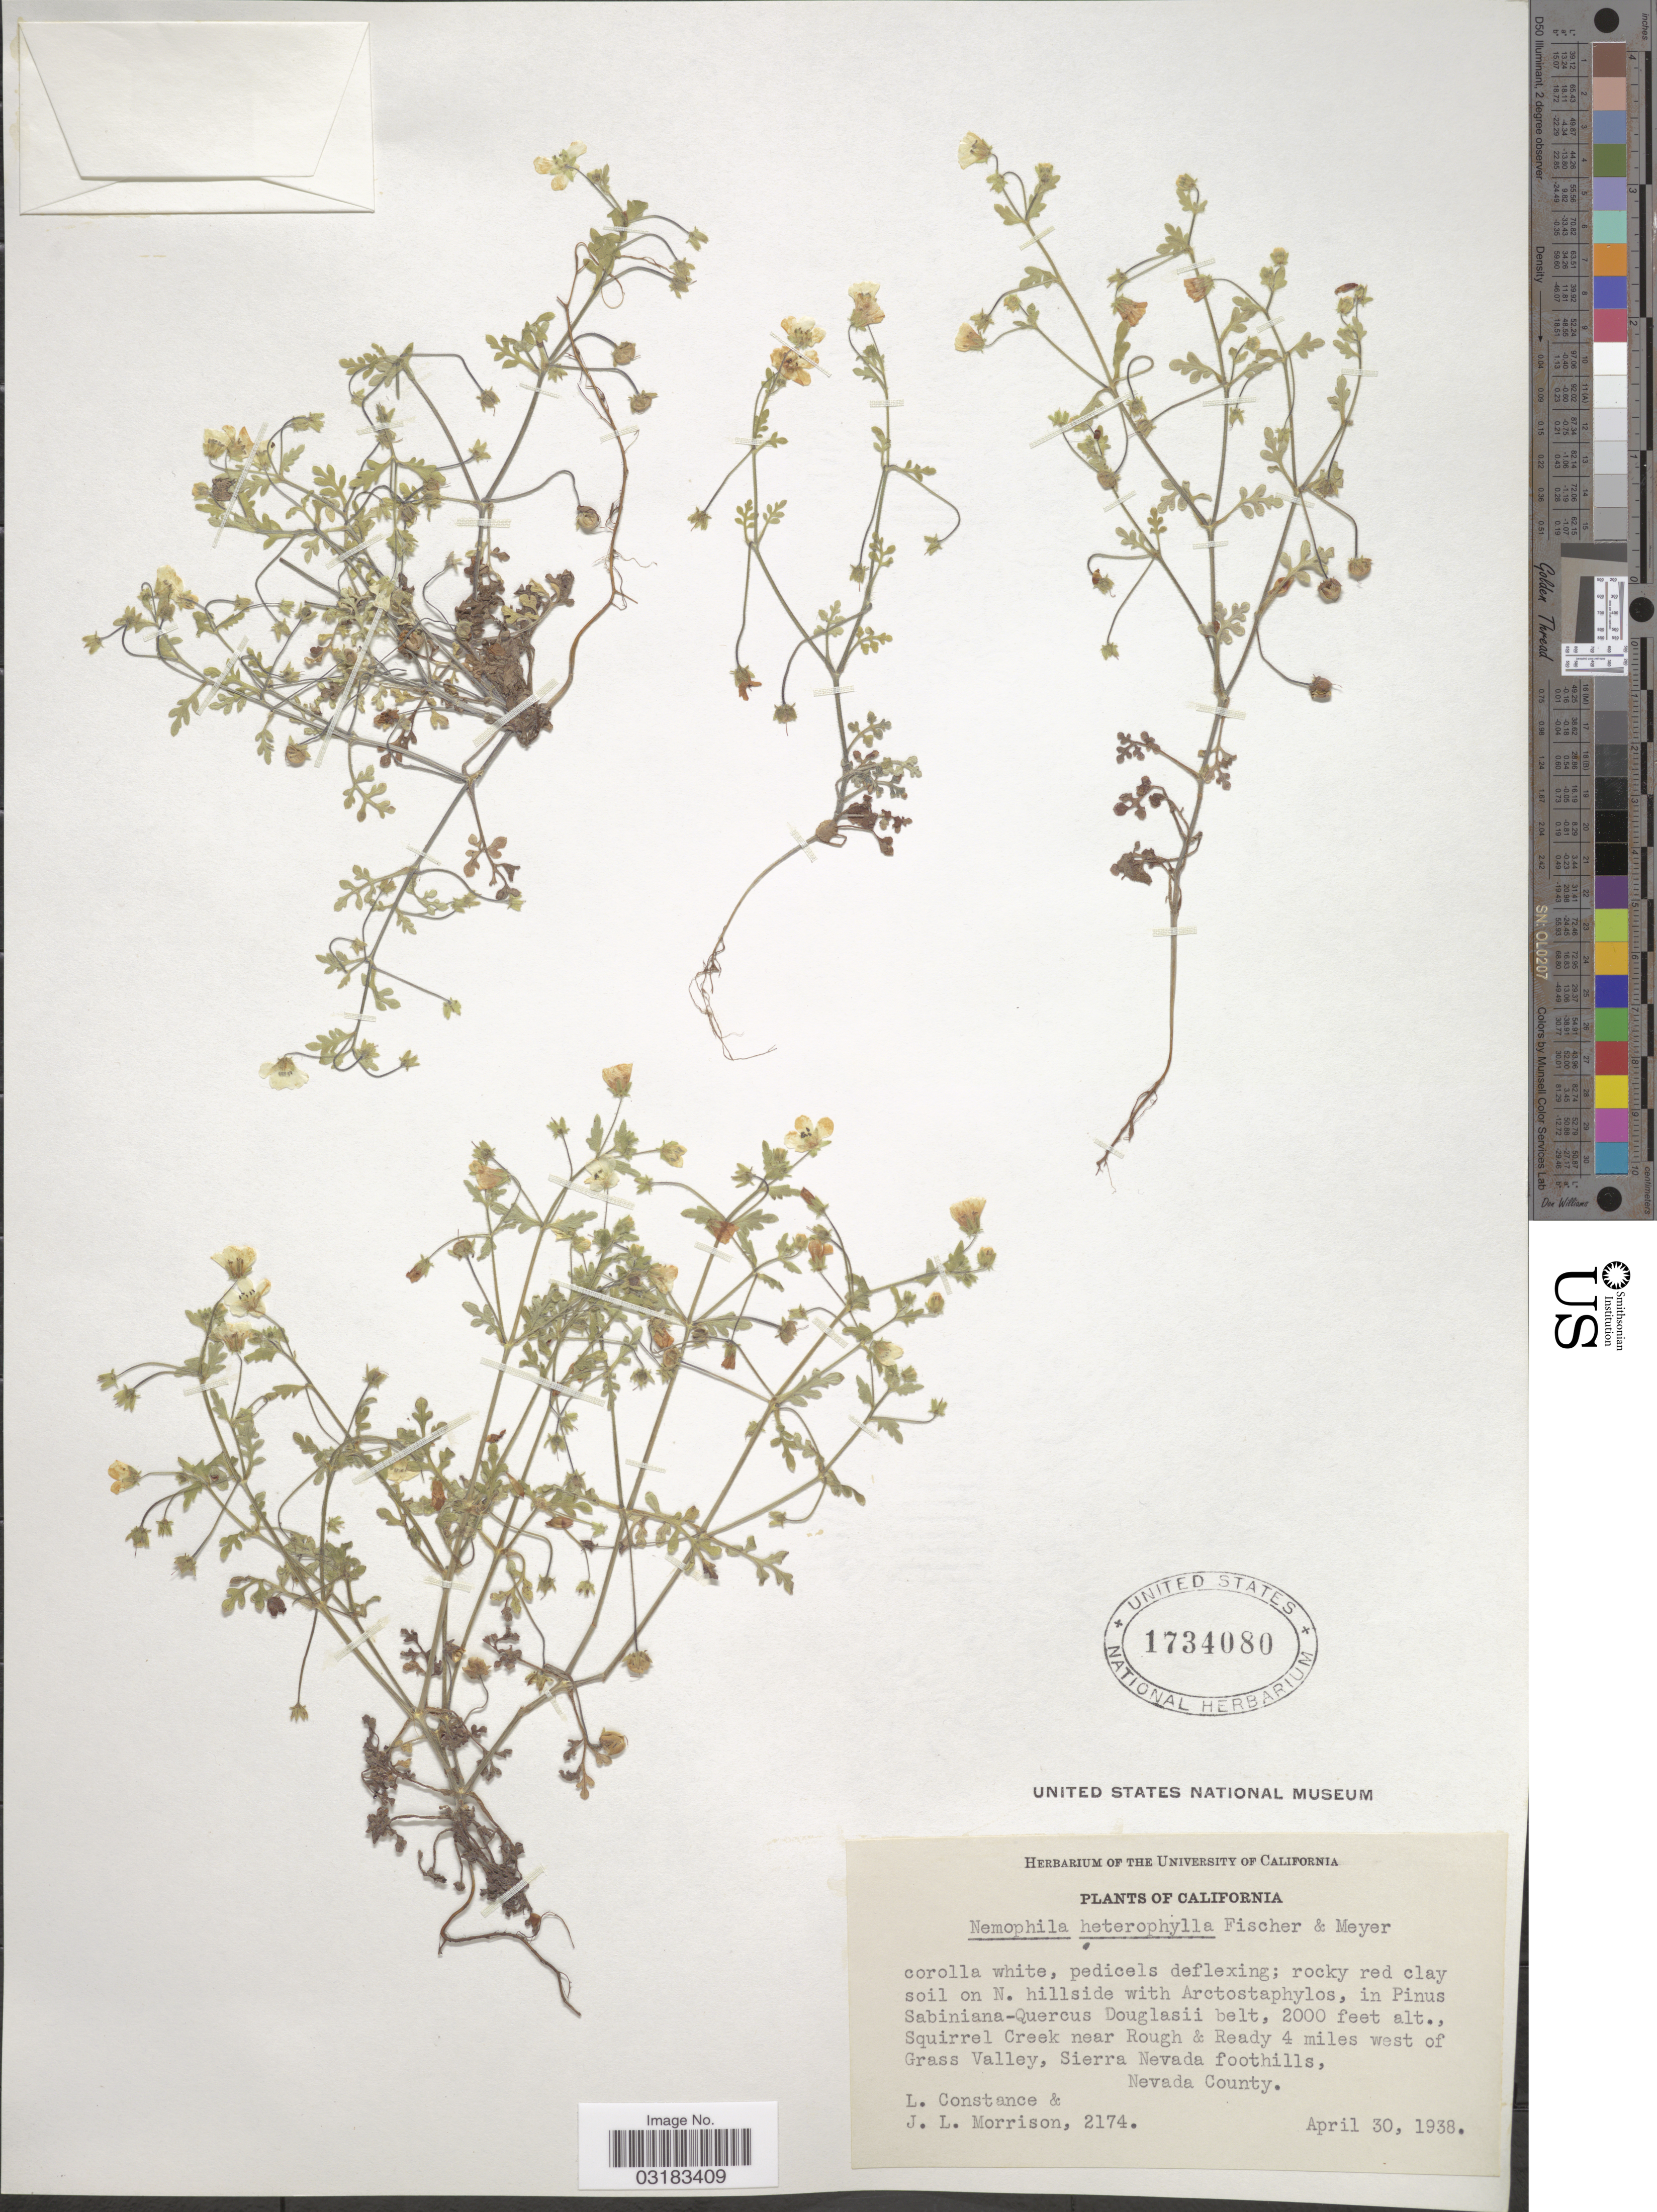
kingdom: Plantae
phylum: Tracheophyta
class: Magnoliopsida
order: Boraginales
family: Hydrophyllaceae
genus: Nemophila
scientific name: Nemophila heterophylla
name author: Fisch. & C.A. Mey.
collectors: L. Constance & J. Morrison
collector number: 2174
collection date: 1938-04-30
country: United States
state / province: California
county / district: Nevada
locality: N. hillside. Squirrel Creek near Rough & Ready 4 miles west of Grass Valley, Sierra Nevada foothills, Nevada County.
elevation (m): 610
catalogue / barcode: US 1734080